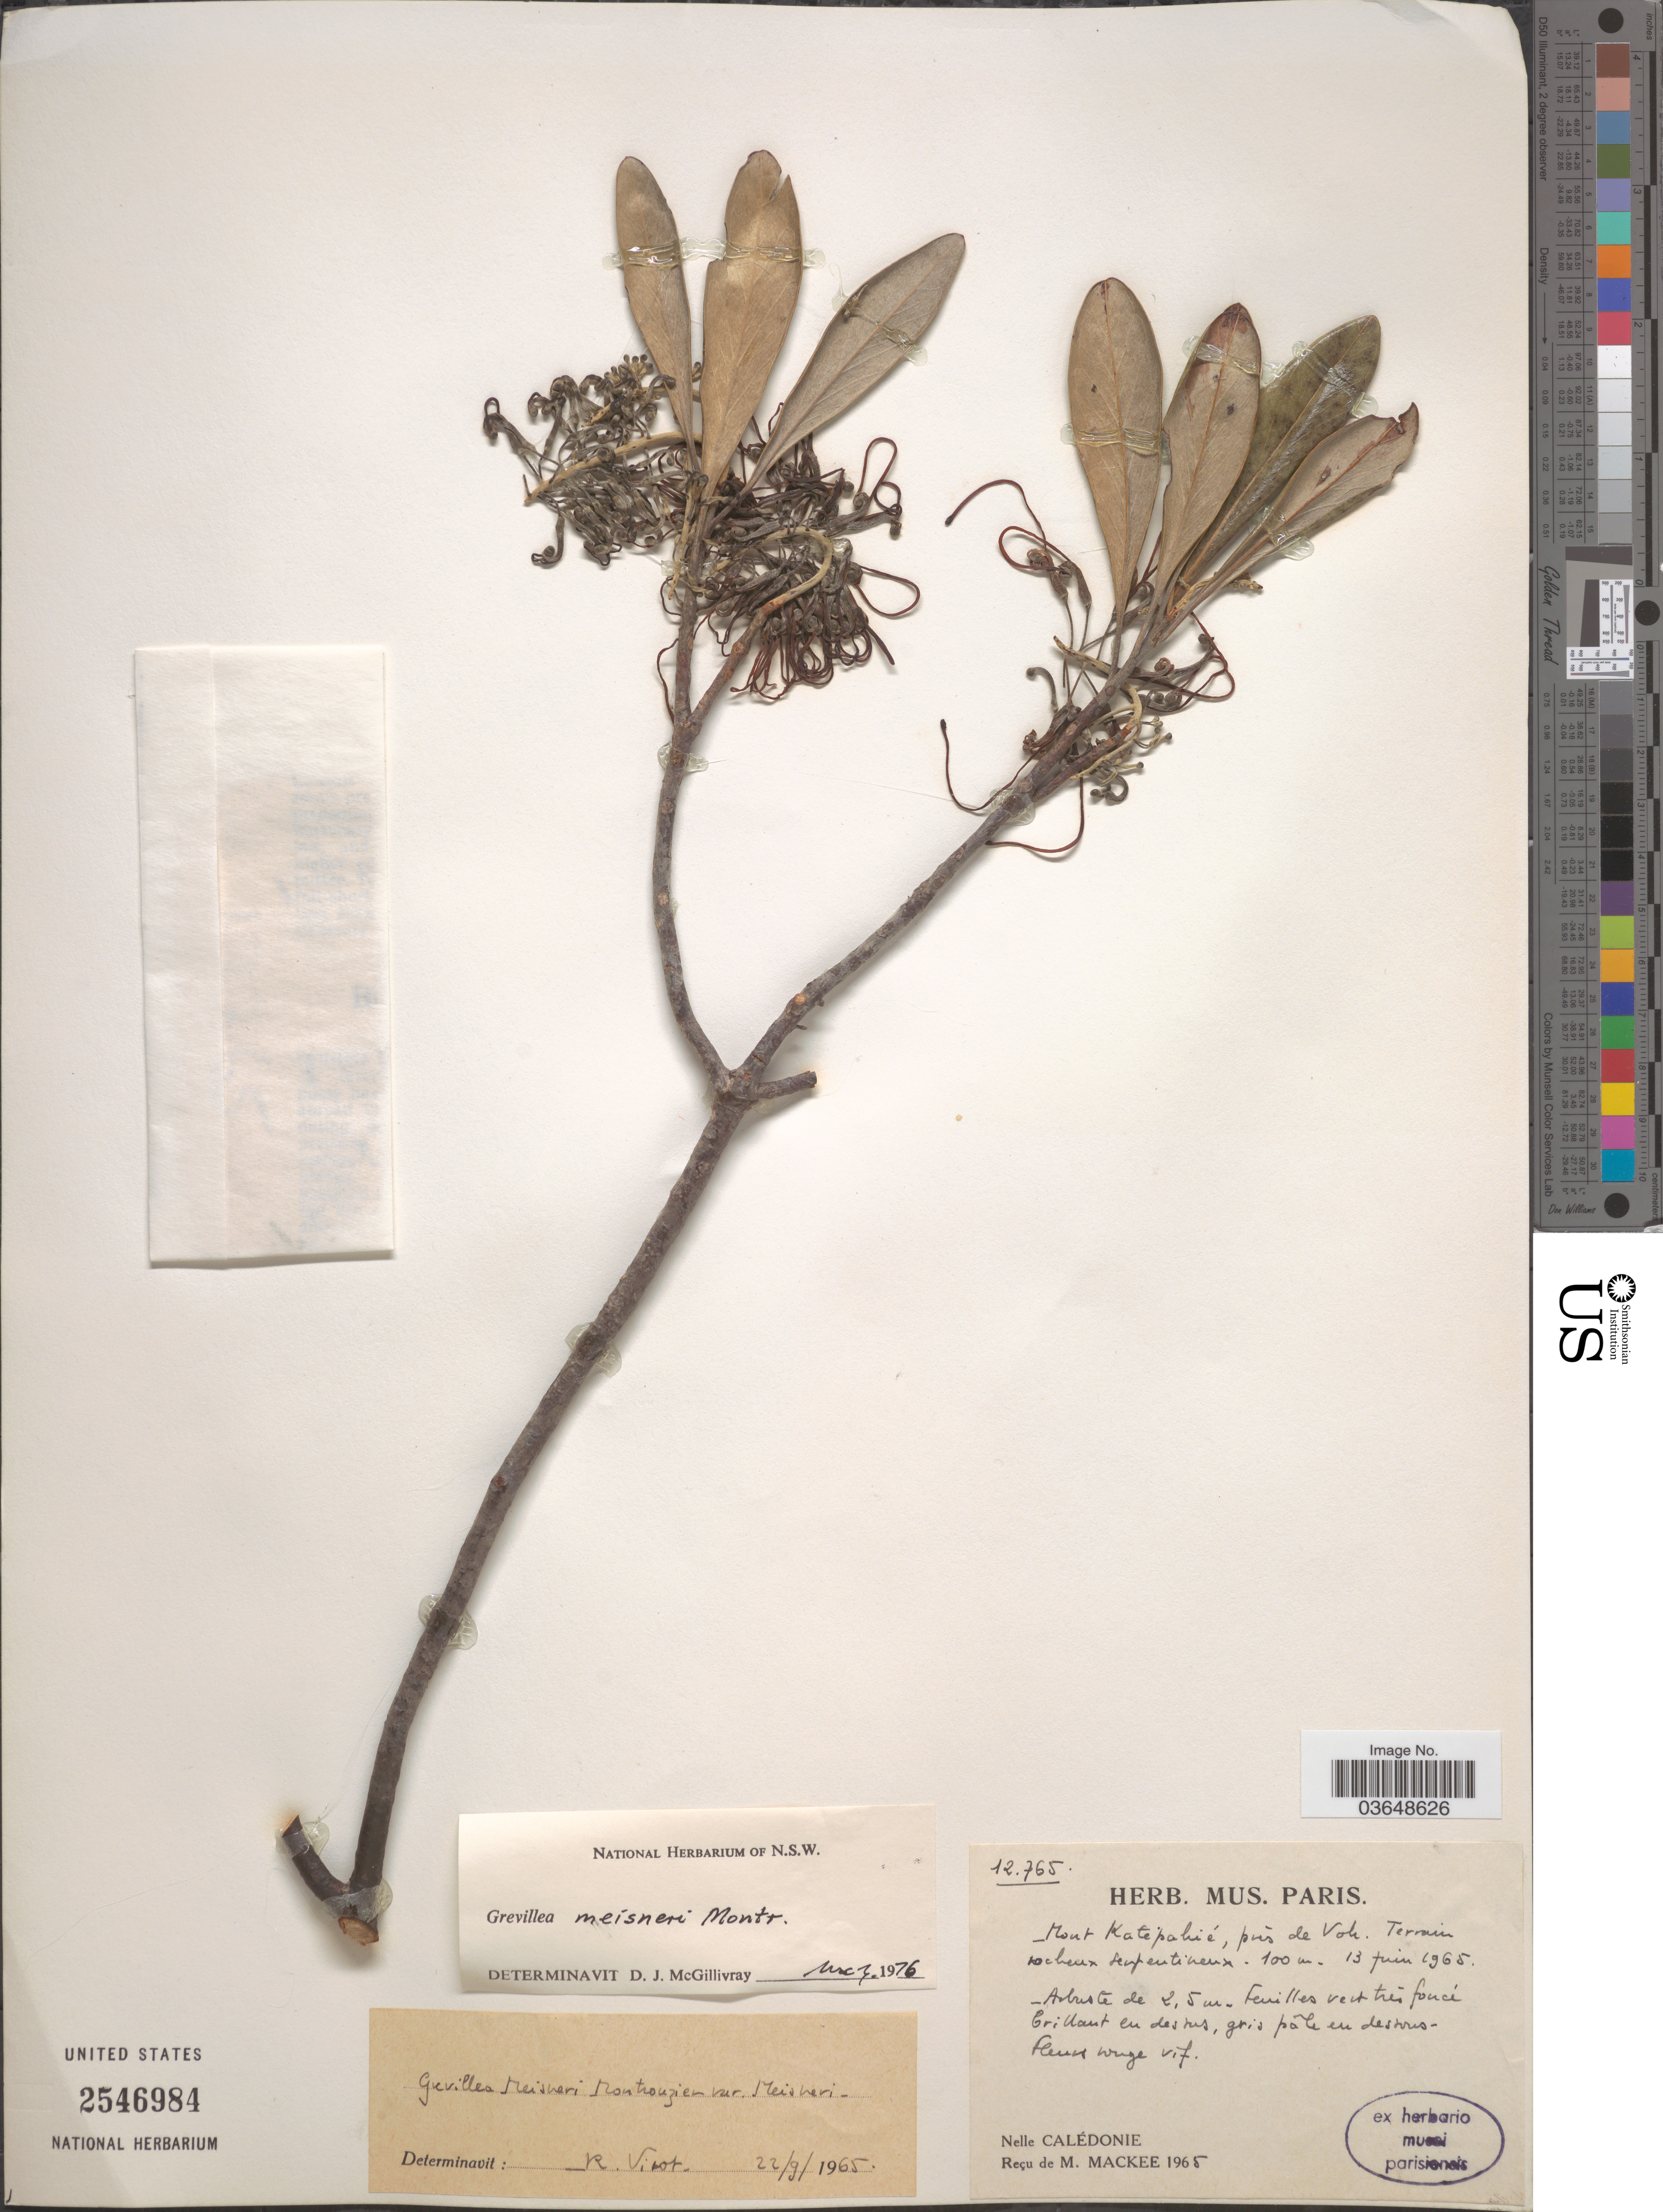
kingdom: Plantae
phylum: Tracheophyta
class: Magnoliopsida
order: Proteales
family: Proteaceae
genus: Grevillea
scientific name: Grevillea meissneri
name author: Montrouz.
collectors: M. Mackee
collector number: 12765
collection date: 1965-06-13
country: New Caledonia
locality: Mont Katepahié, prés de Volc. [interpreted] Nelle Calédonie.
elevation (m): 100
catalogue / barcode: US 2546984